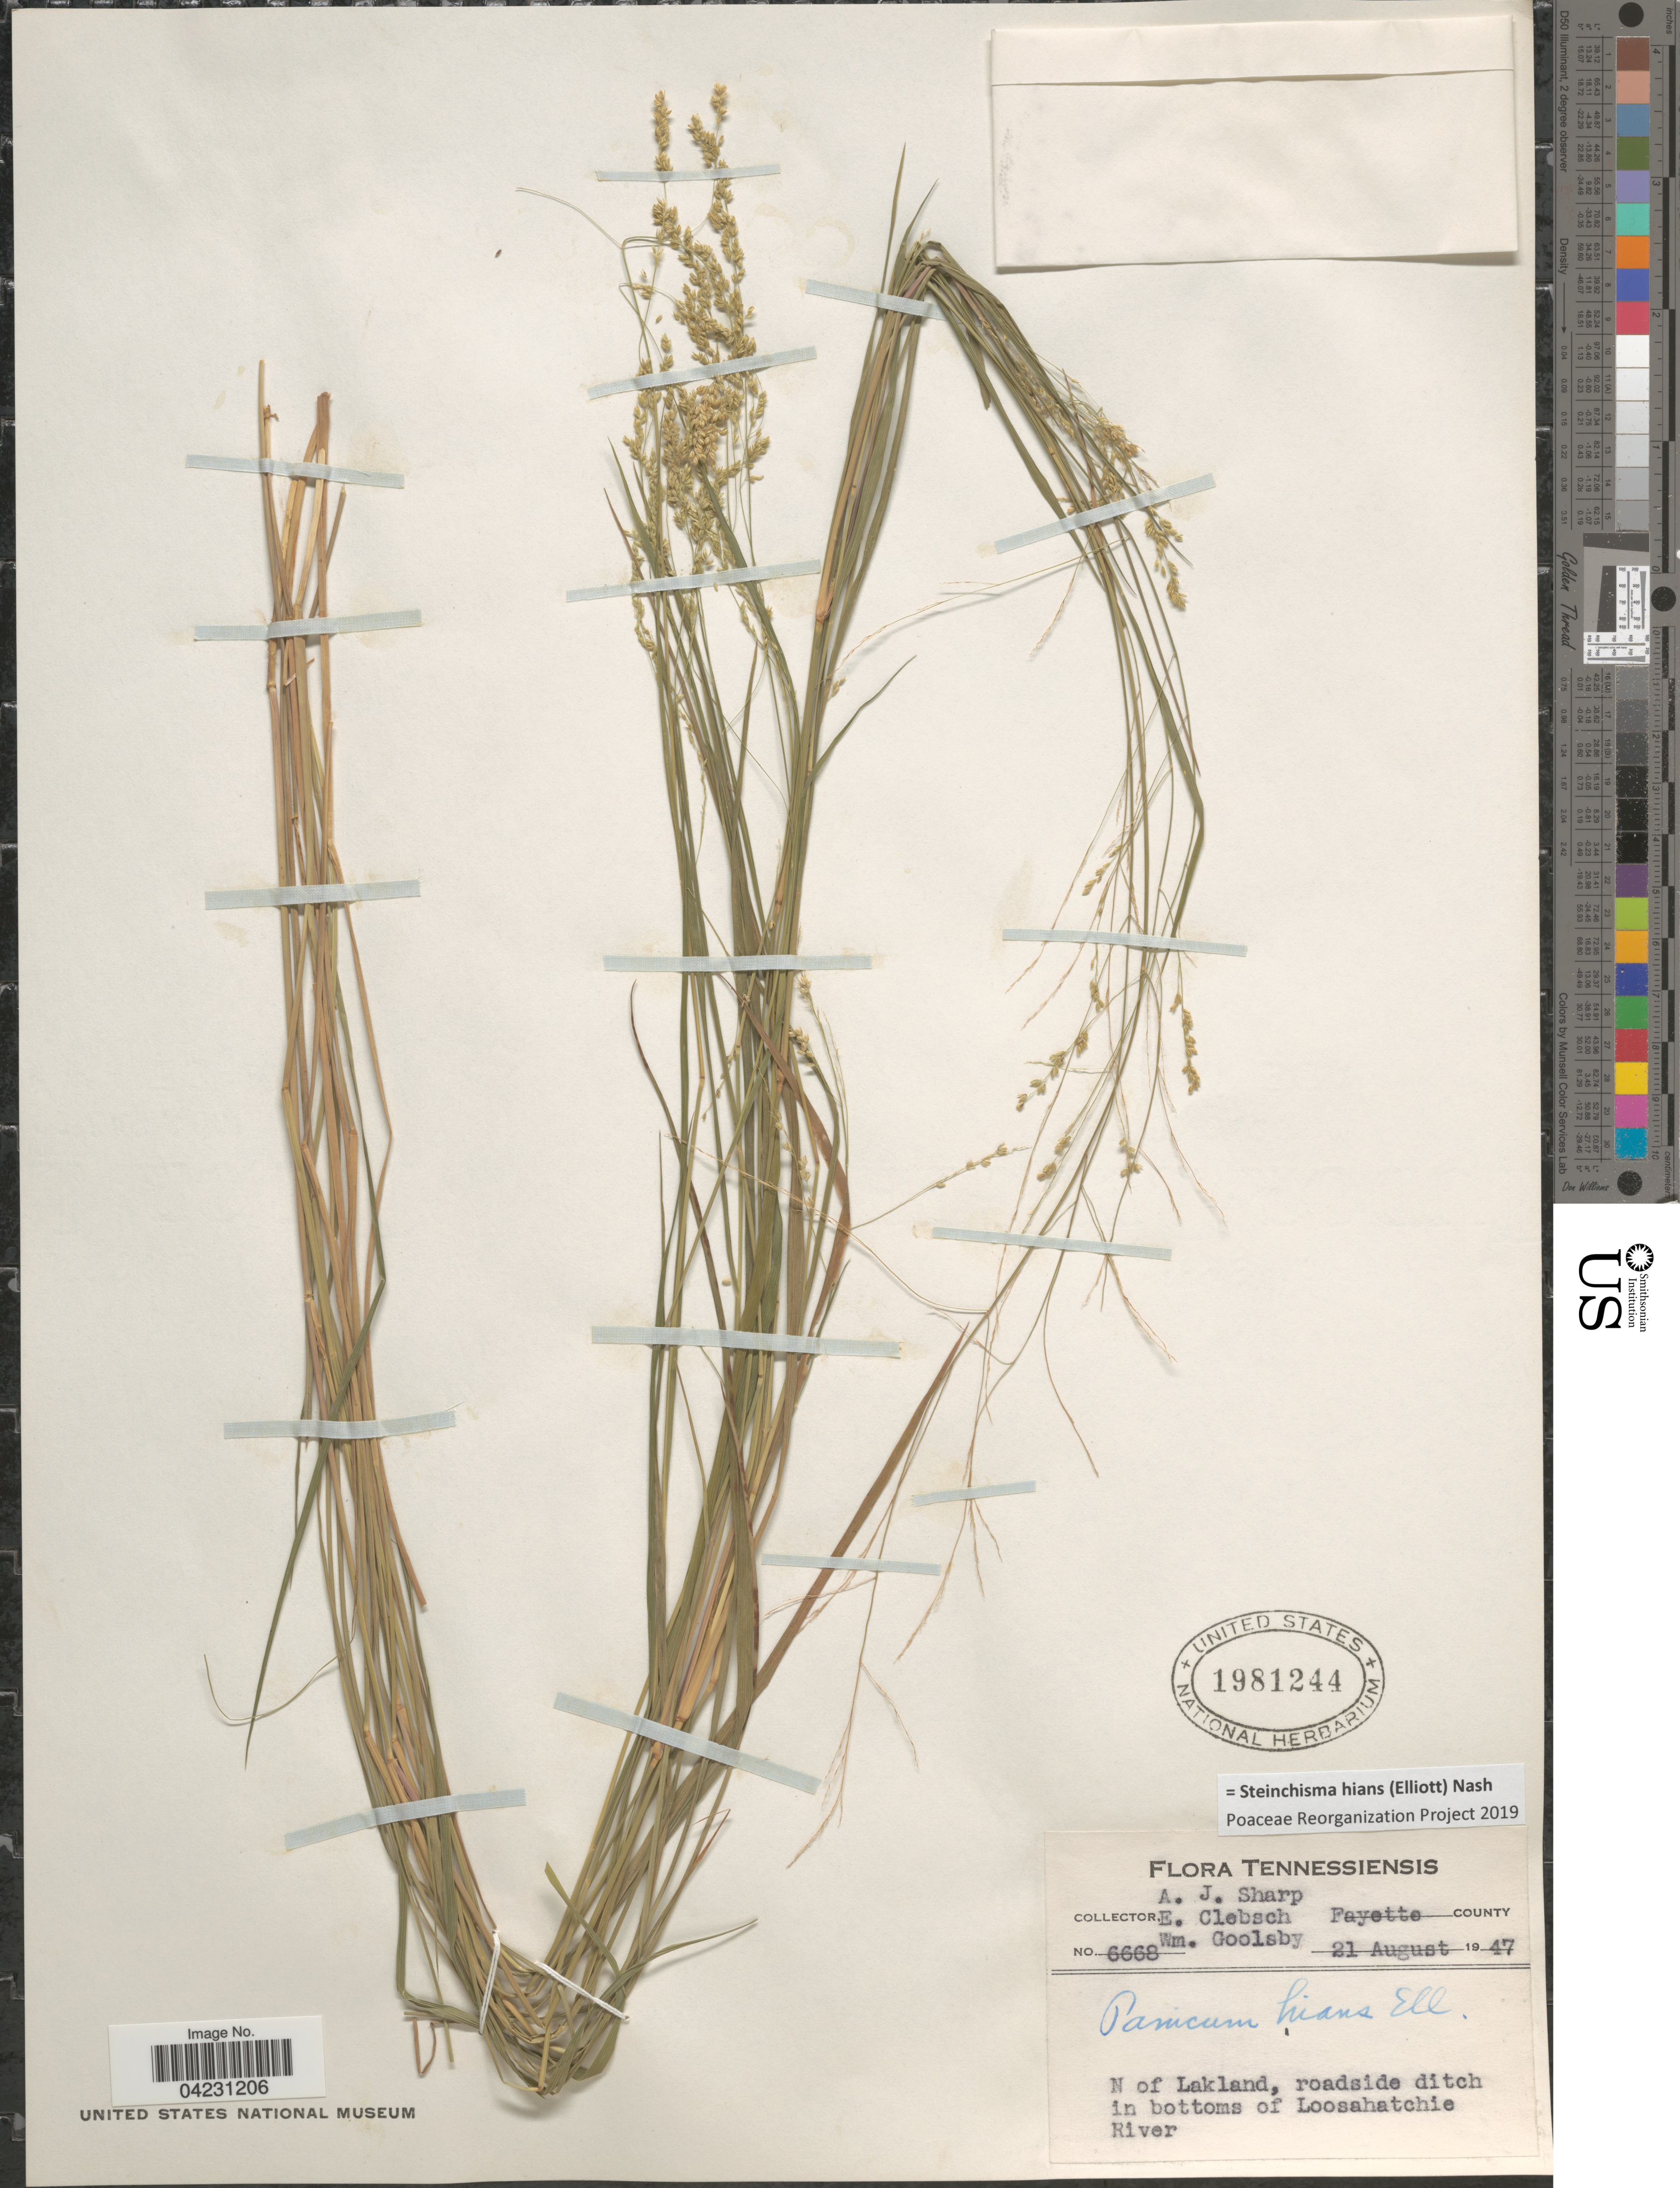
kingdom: Plantae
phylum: Tracheophyta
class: Liliopsida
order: Poales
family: Poaceae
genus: Steinchisma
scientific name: Steinchisma hians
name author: (Elliott) Nash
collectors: A. J. Sharp, E. Clebsch & W. Goolsby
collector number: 6668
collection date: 1947-08-21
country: United States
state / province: Tennessee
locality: Fayette County. N of Lakland, roadside ditch in bottoms of Loosahatchie River.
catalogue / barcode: US 1981244